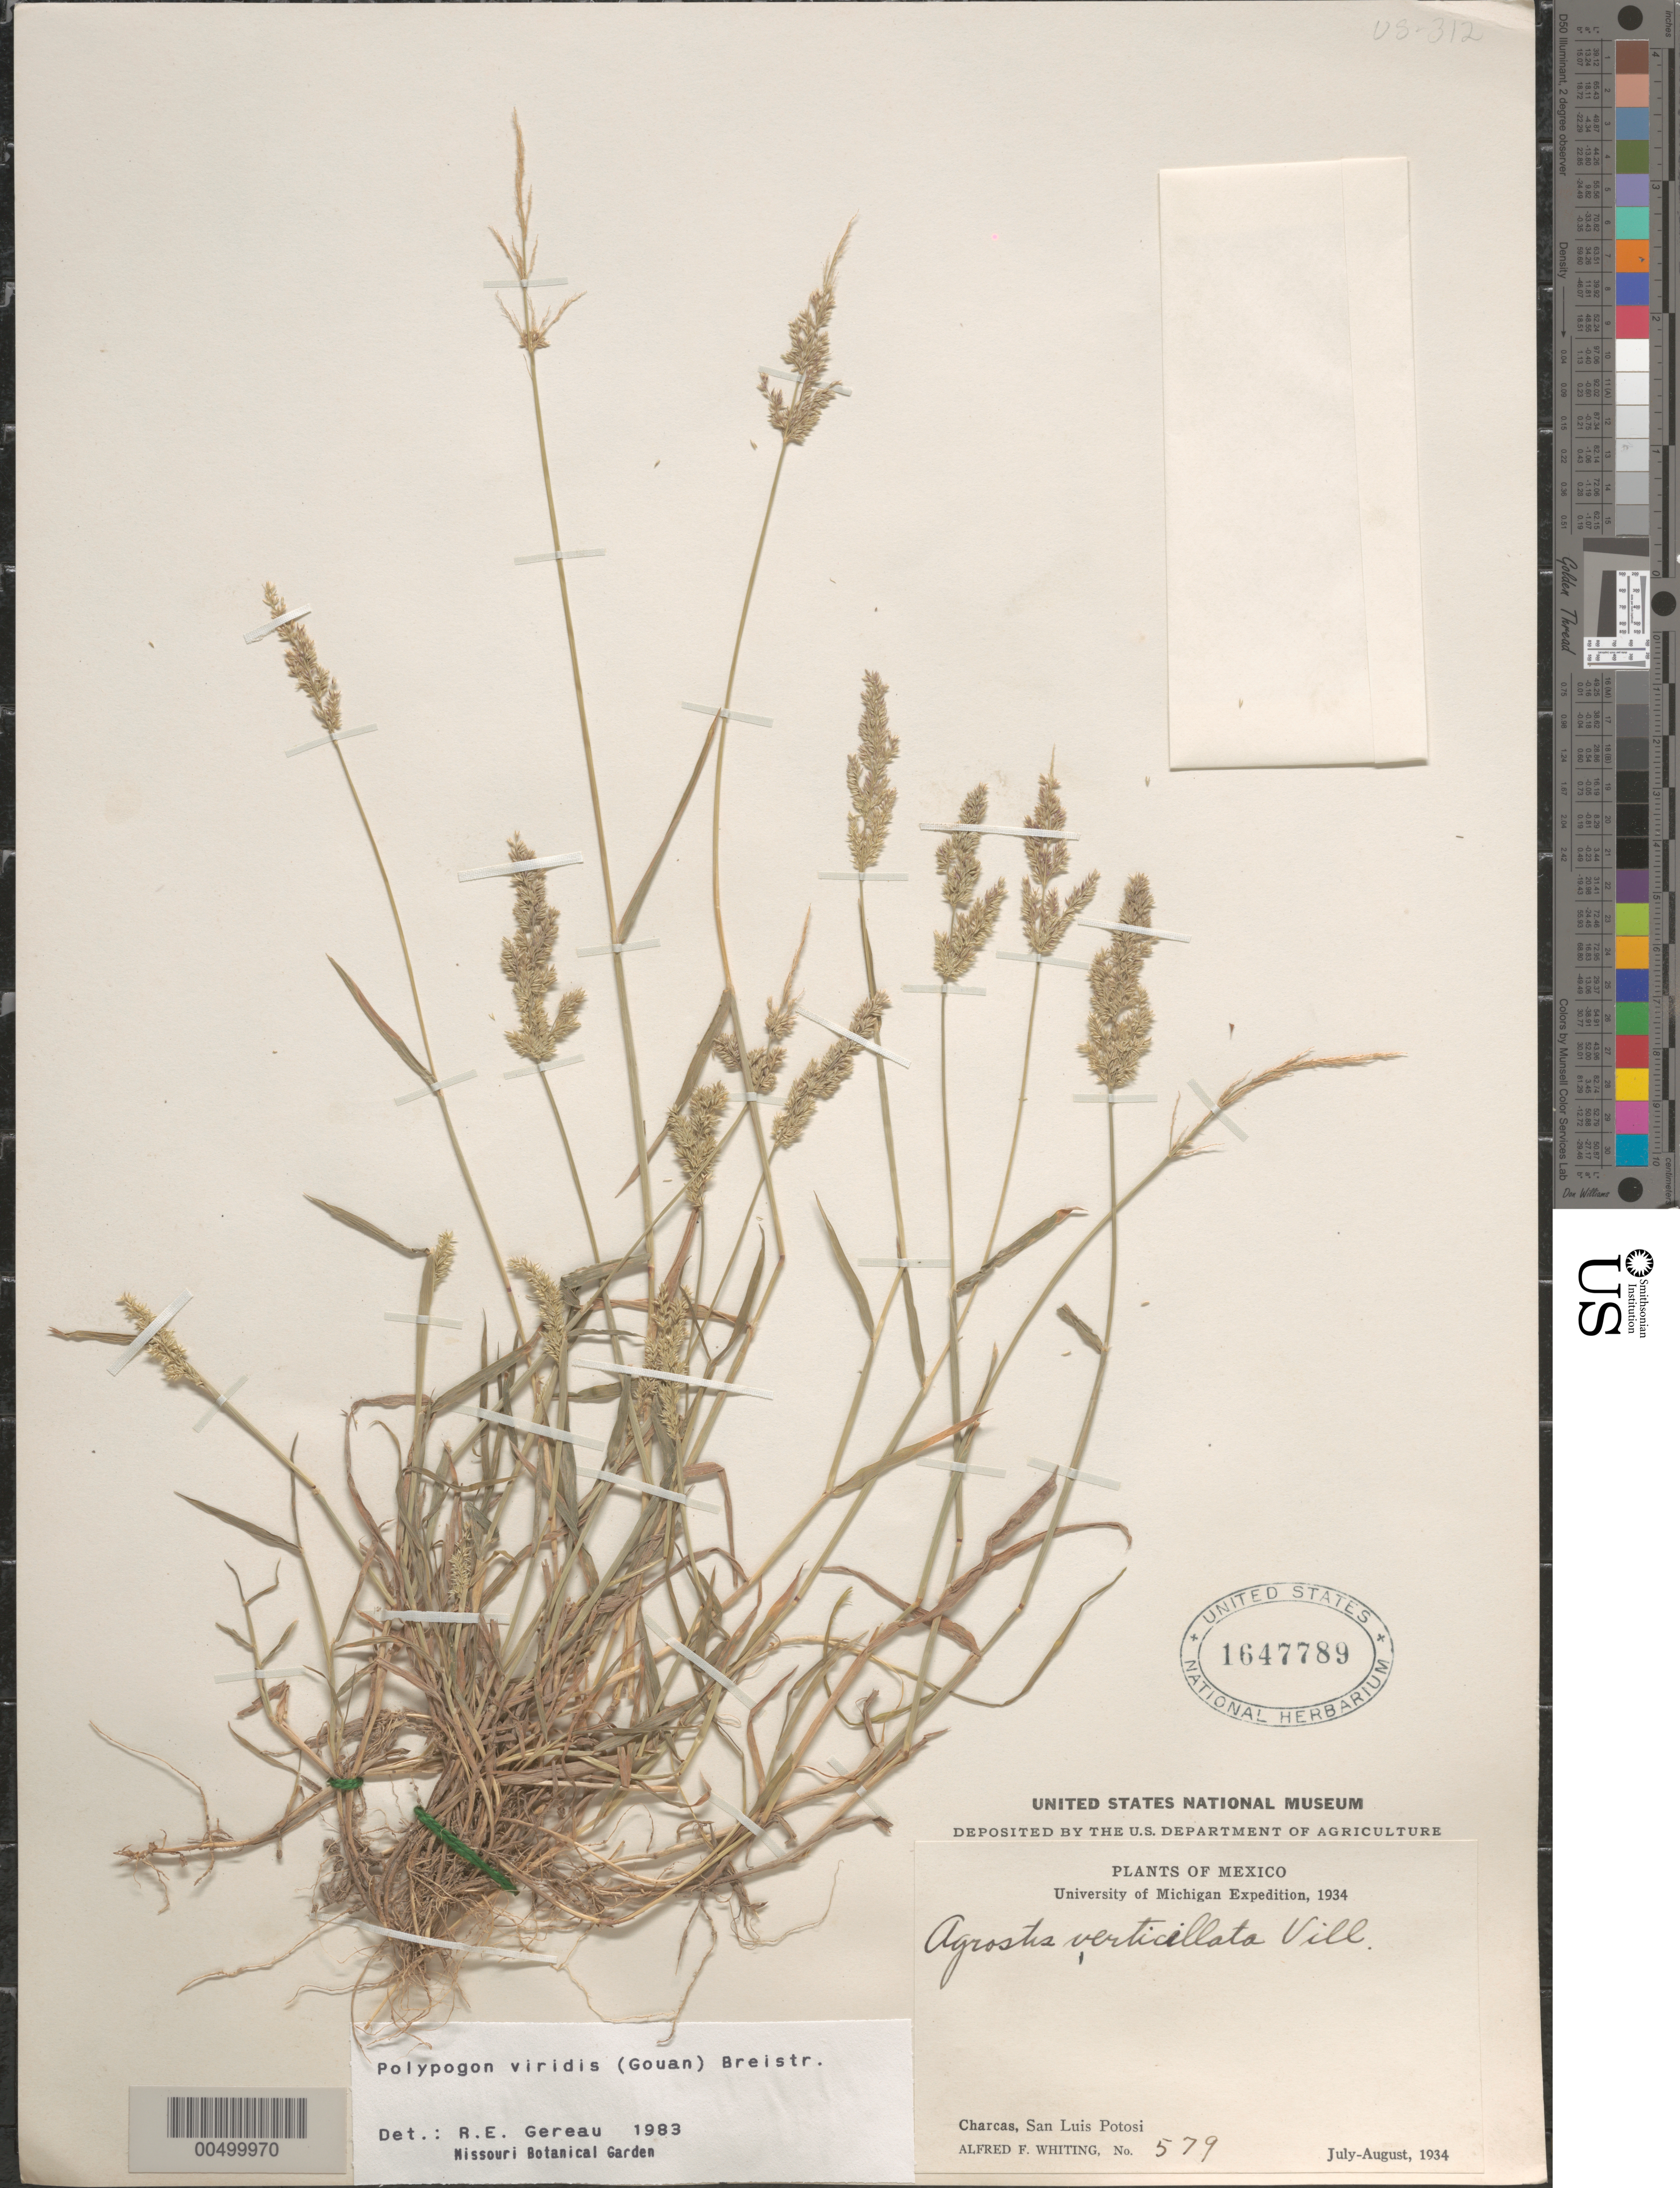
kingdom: Plantae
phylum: Tracheophyta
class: Liliopsida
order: Poales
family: Poaceae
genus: Polypogon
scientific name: Polypogon viridis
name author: (Gouan) Breistroffer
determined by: Gereau, R. E.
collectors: A. F. Whiting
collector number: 579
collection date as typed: Jul 1934 to Aug 1934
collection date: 1934-07/1934-08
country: Mexico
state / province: San Luis Potosi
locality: Charcas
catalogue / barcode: US 1647789